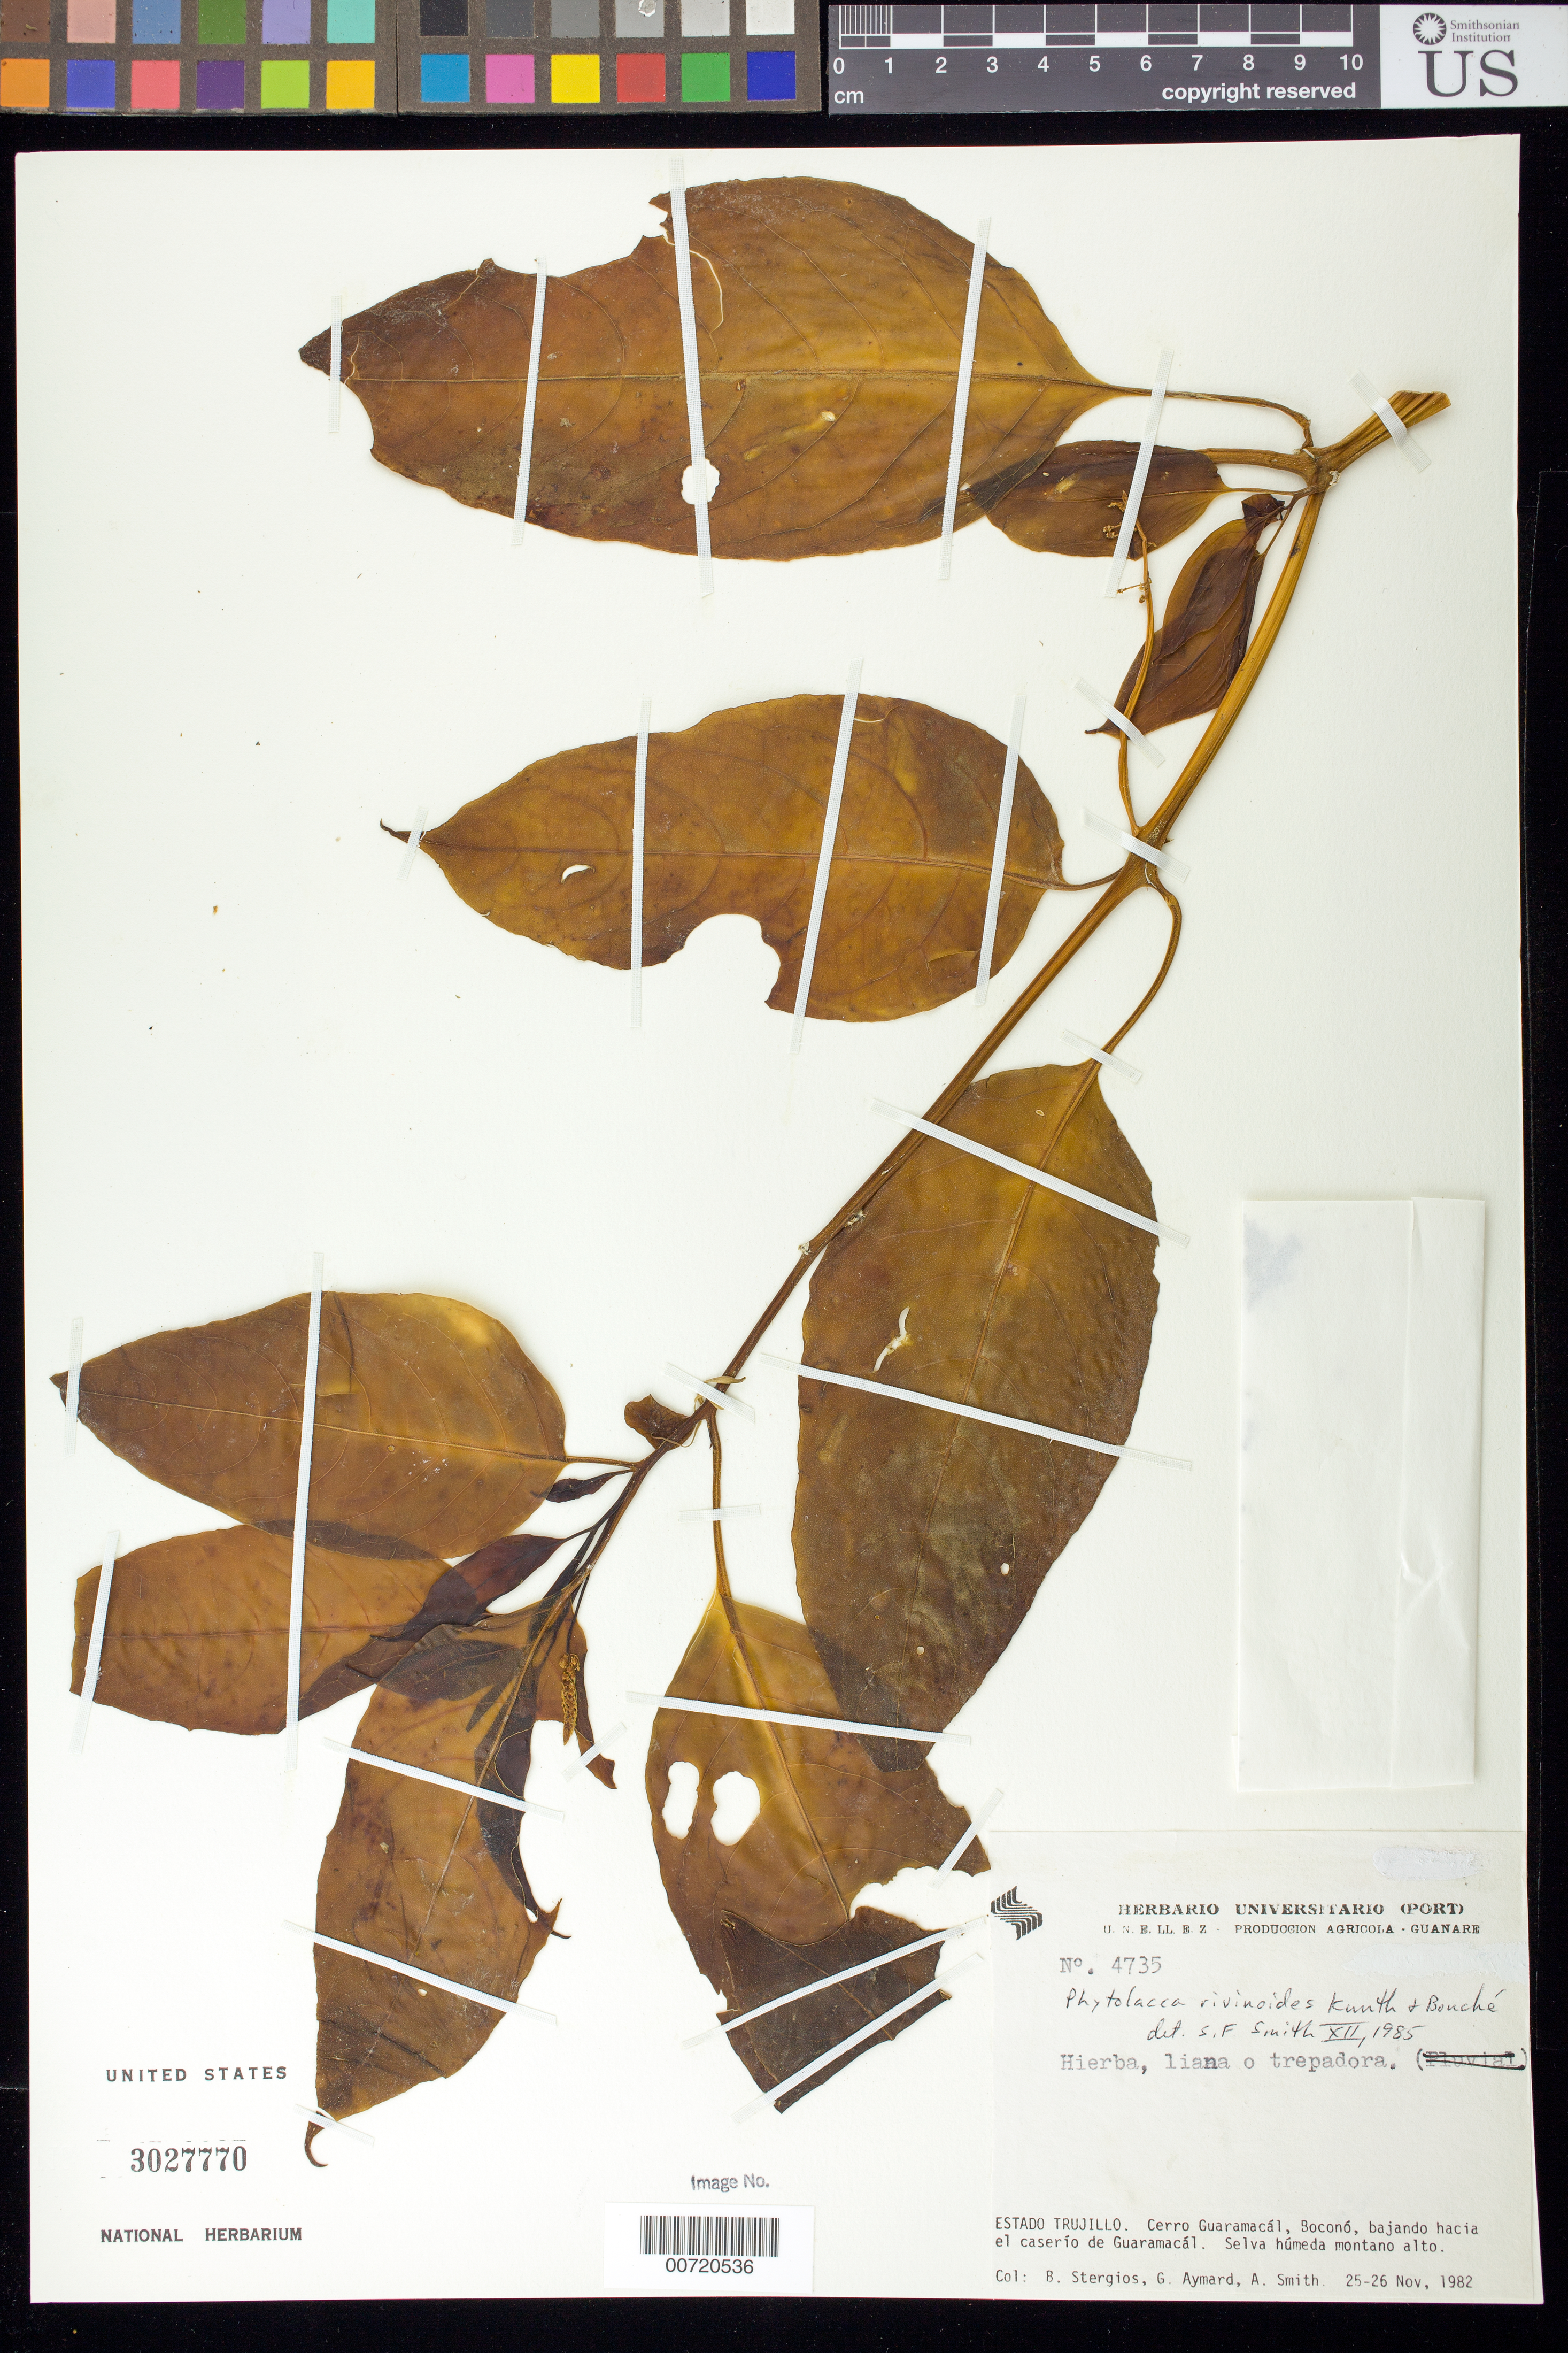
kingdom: Plantae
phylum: Tracheophyta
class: Magnoliopsida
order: Caryophyllales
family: Phytolaccaceae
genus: Phytolacca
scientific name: Phytolacca rivinoides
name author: Kunth & C.D. Bouché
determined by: Smith, Stephen F., (US), NMNH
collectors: B. G. Stergios, G. A. Aymard & A. Smith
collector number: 4735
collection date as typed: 25 Nov 1982 to 26 Nov 1982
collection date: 1982-11-25/1982-11-26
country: Venezuela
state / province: Trujillo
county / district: Boconó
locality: Cerro Guaramacal, bajando hacia el caserío de Guaramacal.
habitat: Selva húmedo montano alto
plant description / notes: PORT, US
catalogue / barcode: US 3027770